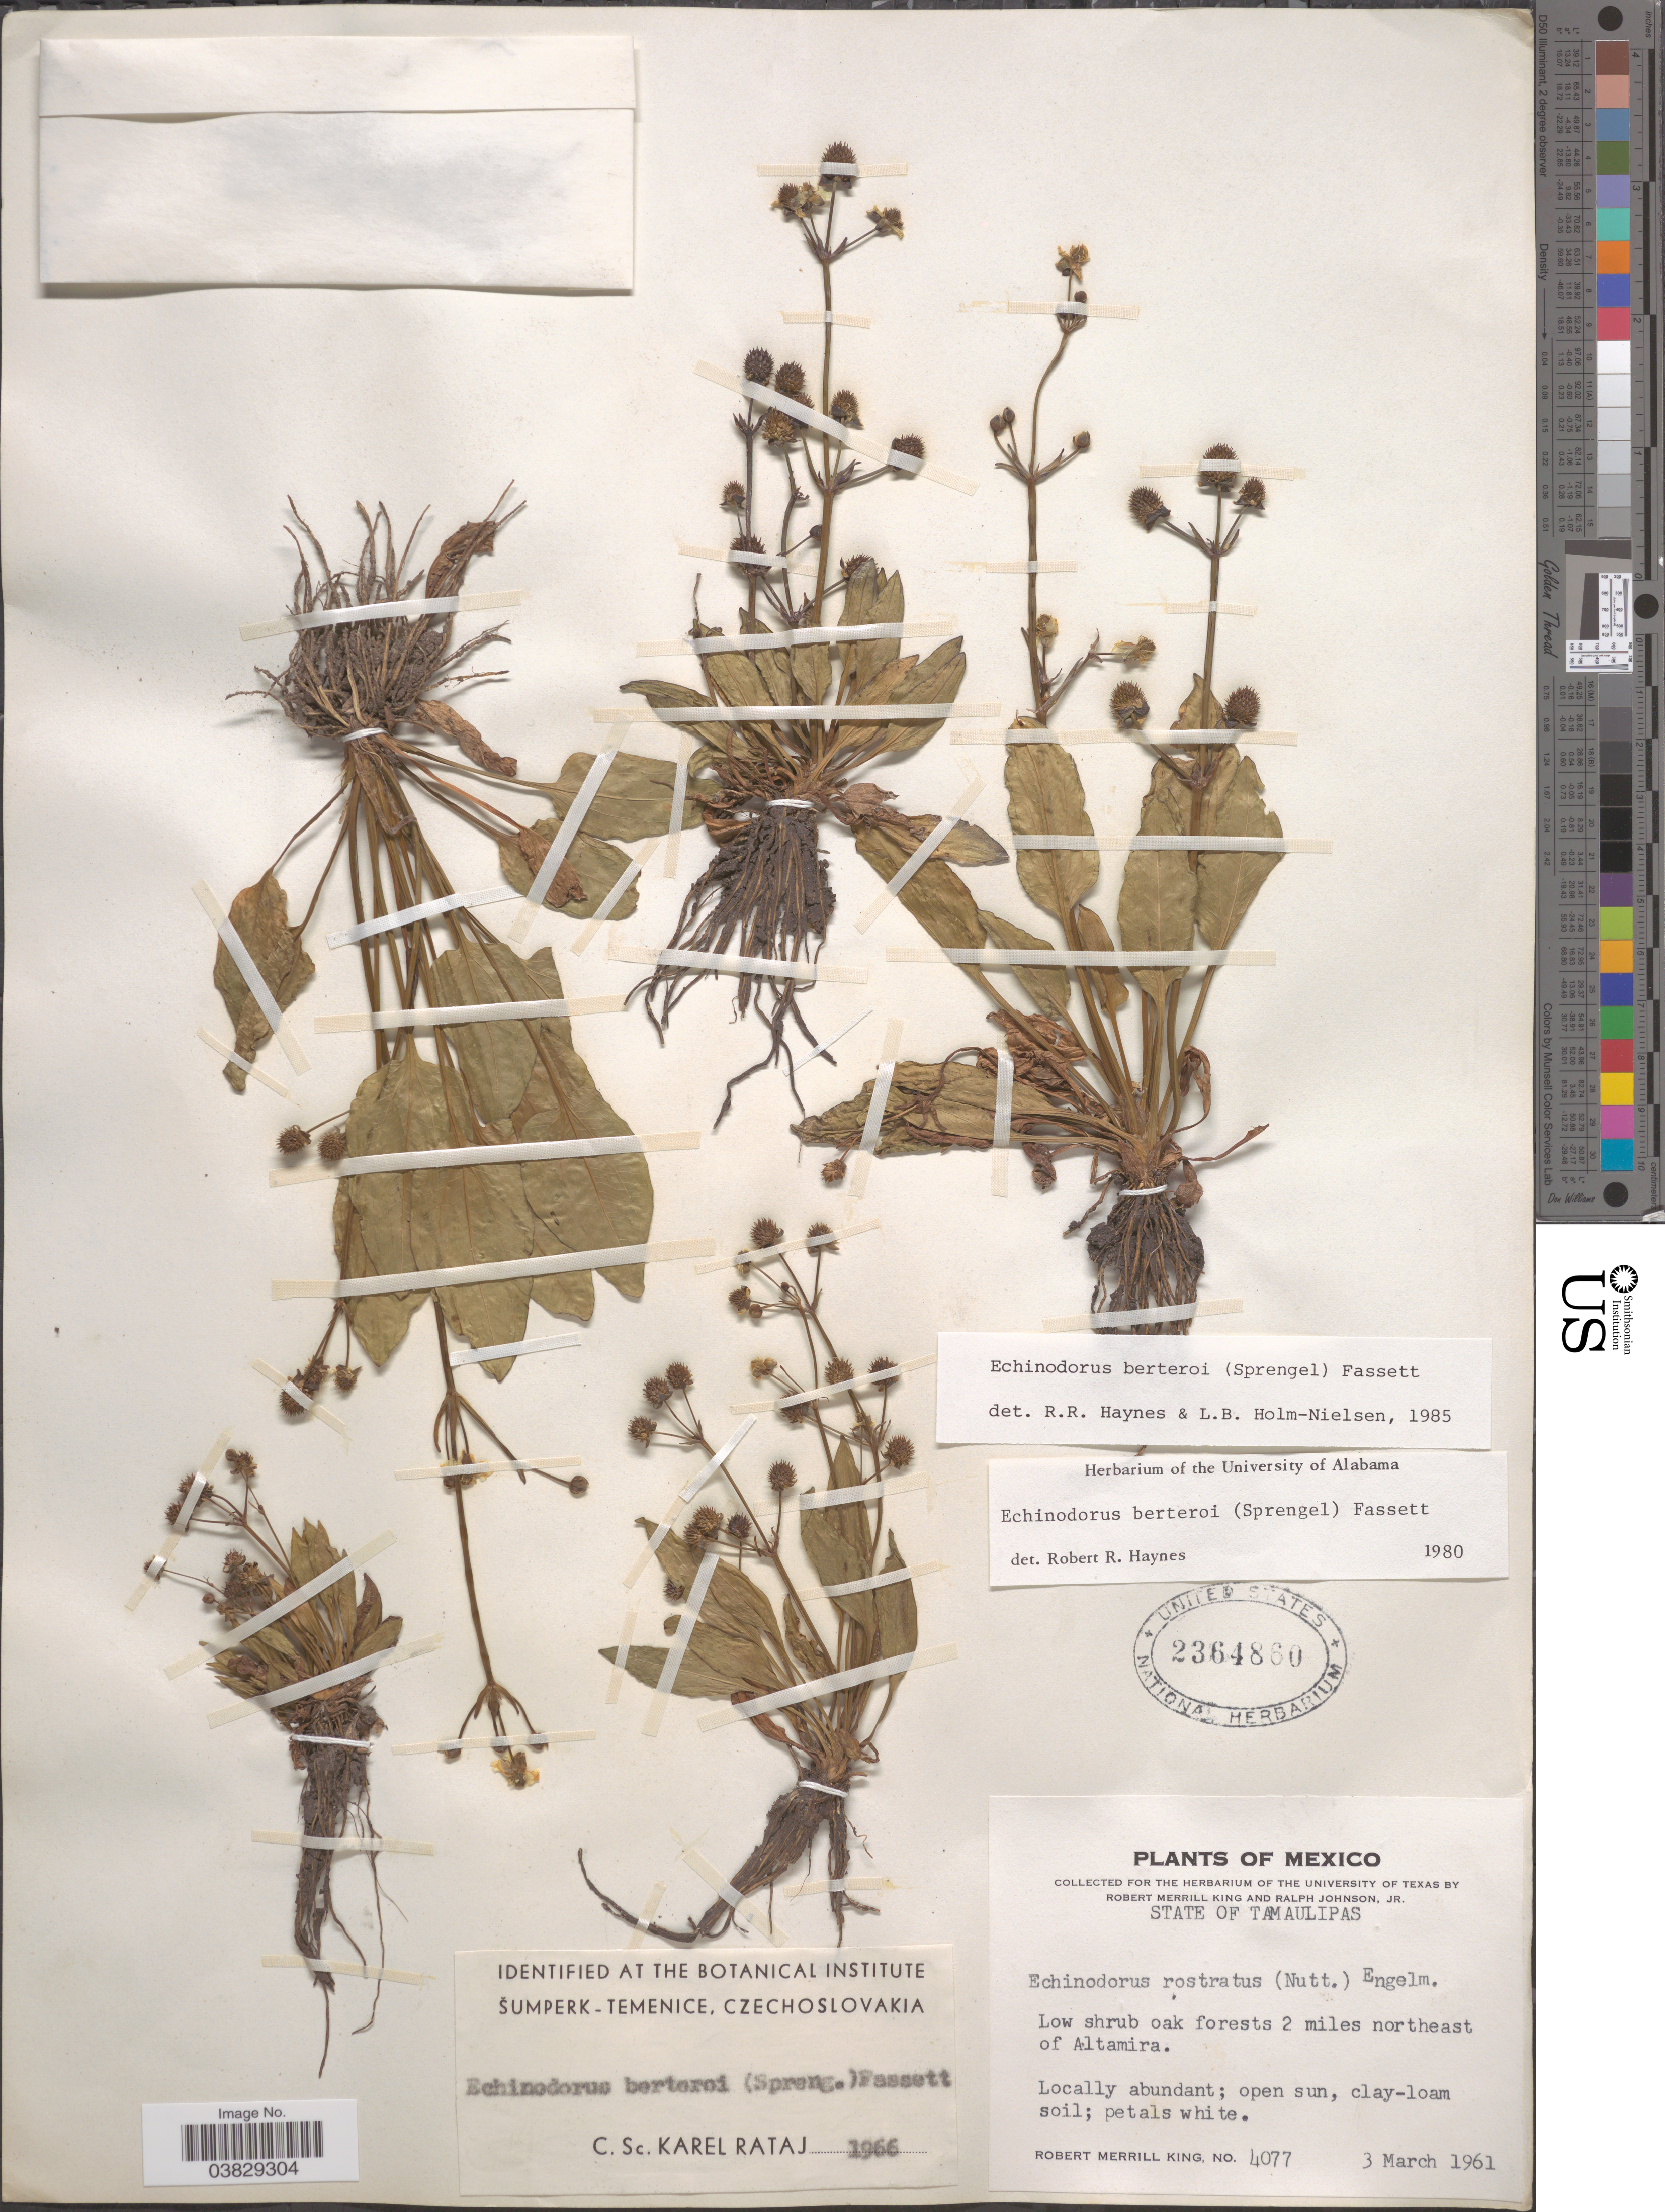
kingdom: Plantae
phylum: Tracheophyta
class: Liliopsida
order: Alismatales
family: Alismataceae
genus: Echinodorus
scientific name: Echinodorus berteroi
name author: (Spreng.) Fassett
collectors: R. M. King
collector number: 4077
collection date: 1961-03-03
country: Mexico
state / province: Tamaulipas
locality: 2 miles northeast of Altamira.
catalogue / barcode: US 2364860